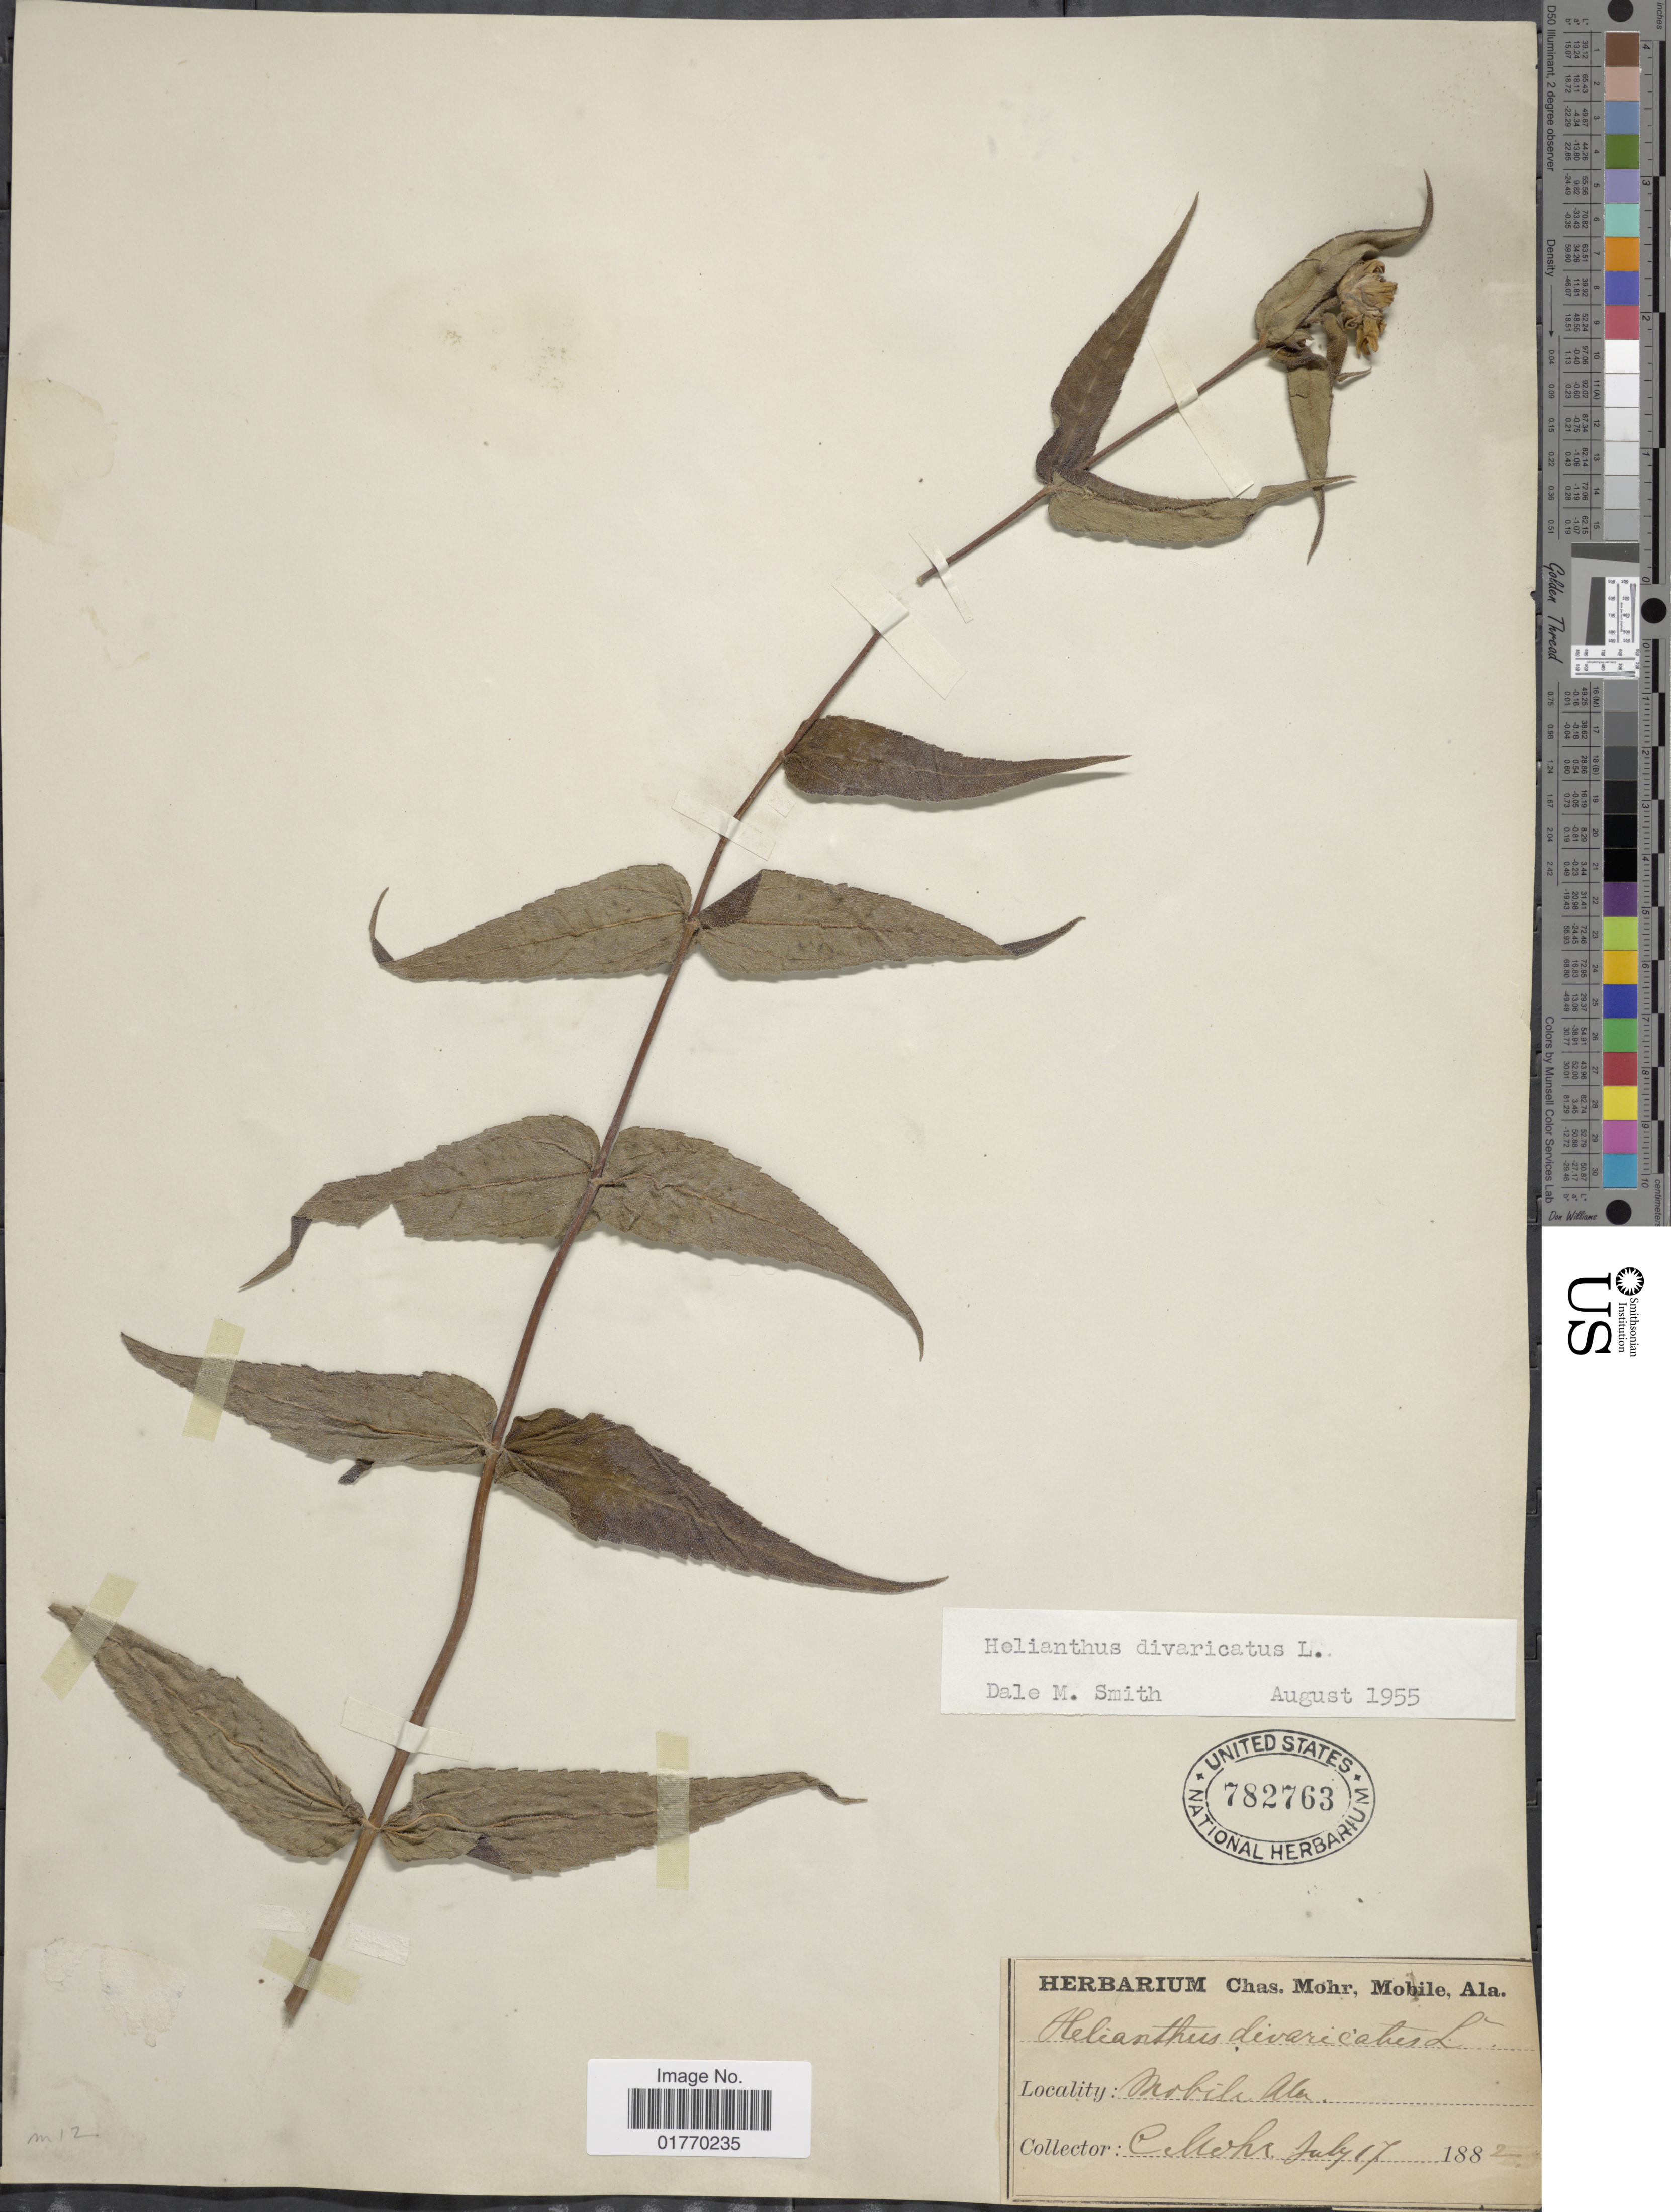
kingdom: Plantae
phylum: Tracheophyta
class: Magnoliopsida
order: Asterales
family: Asteraceae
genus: Helianthus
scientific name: Helianthus divaricatus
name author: L.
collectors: Mohr, C. T. (herbarium)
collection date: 1882-07-17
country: United States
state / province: Alabama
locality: Mobile, Ala.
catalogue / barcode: US 782763